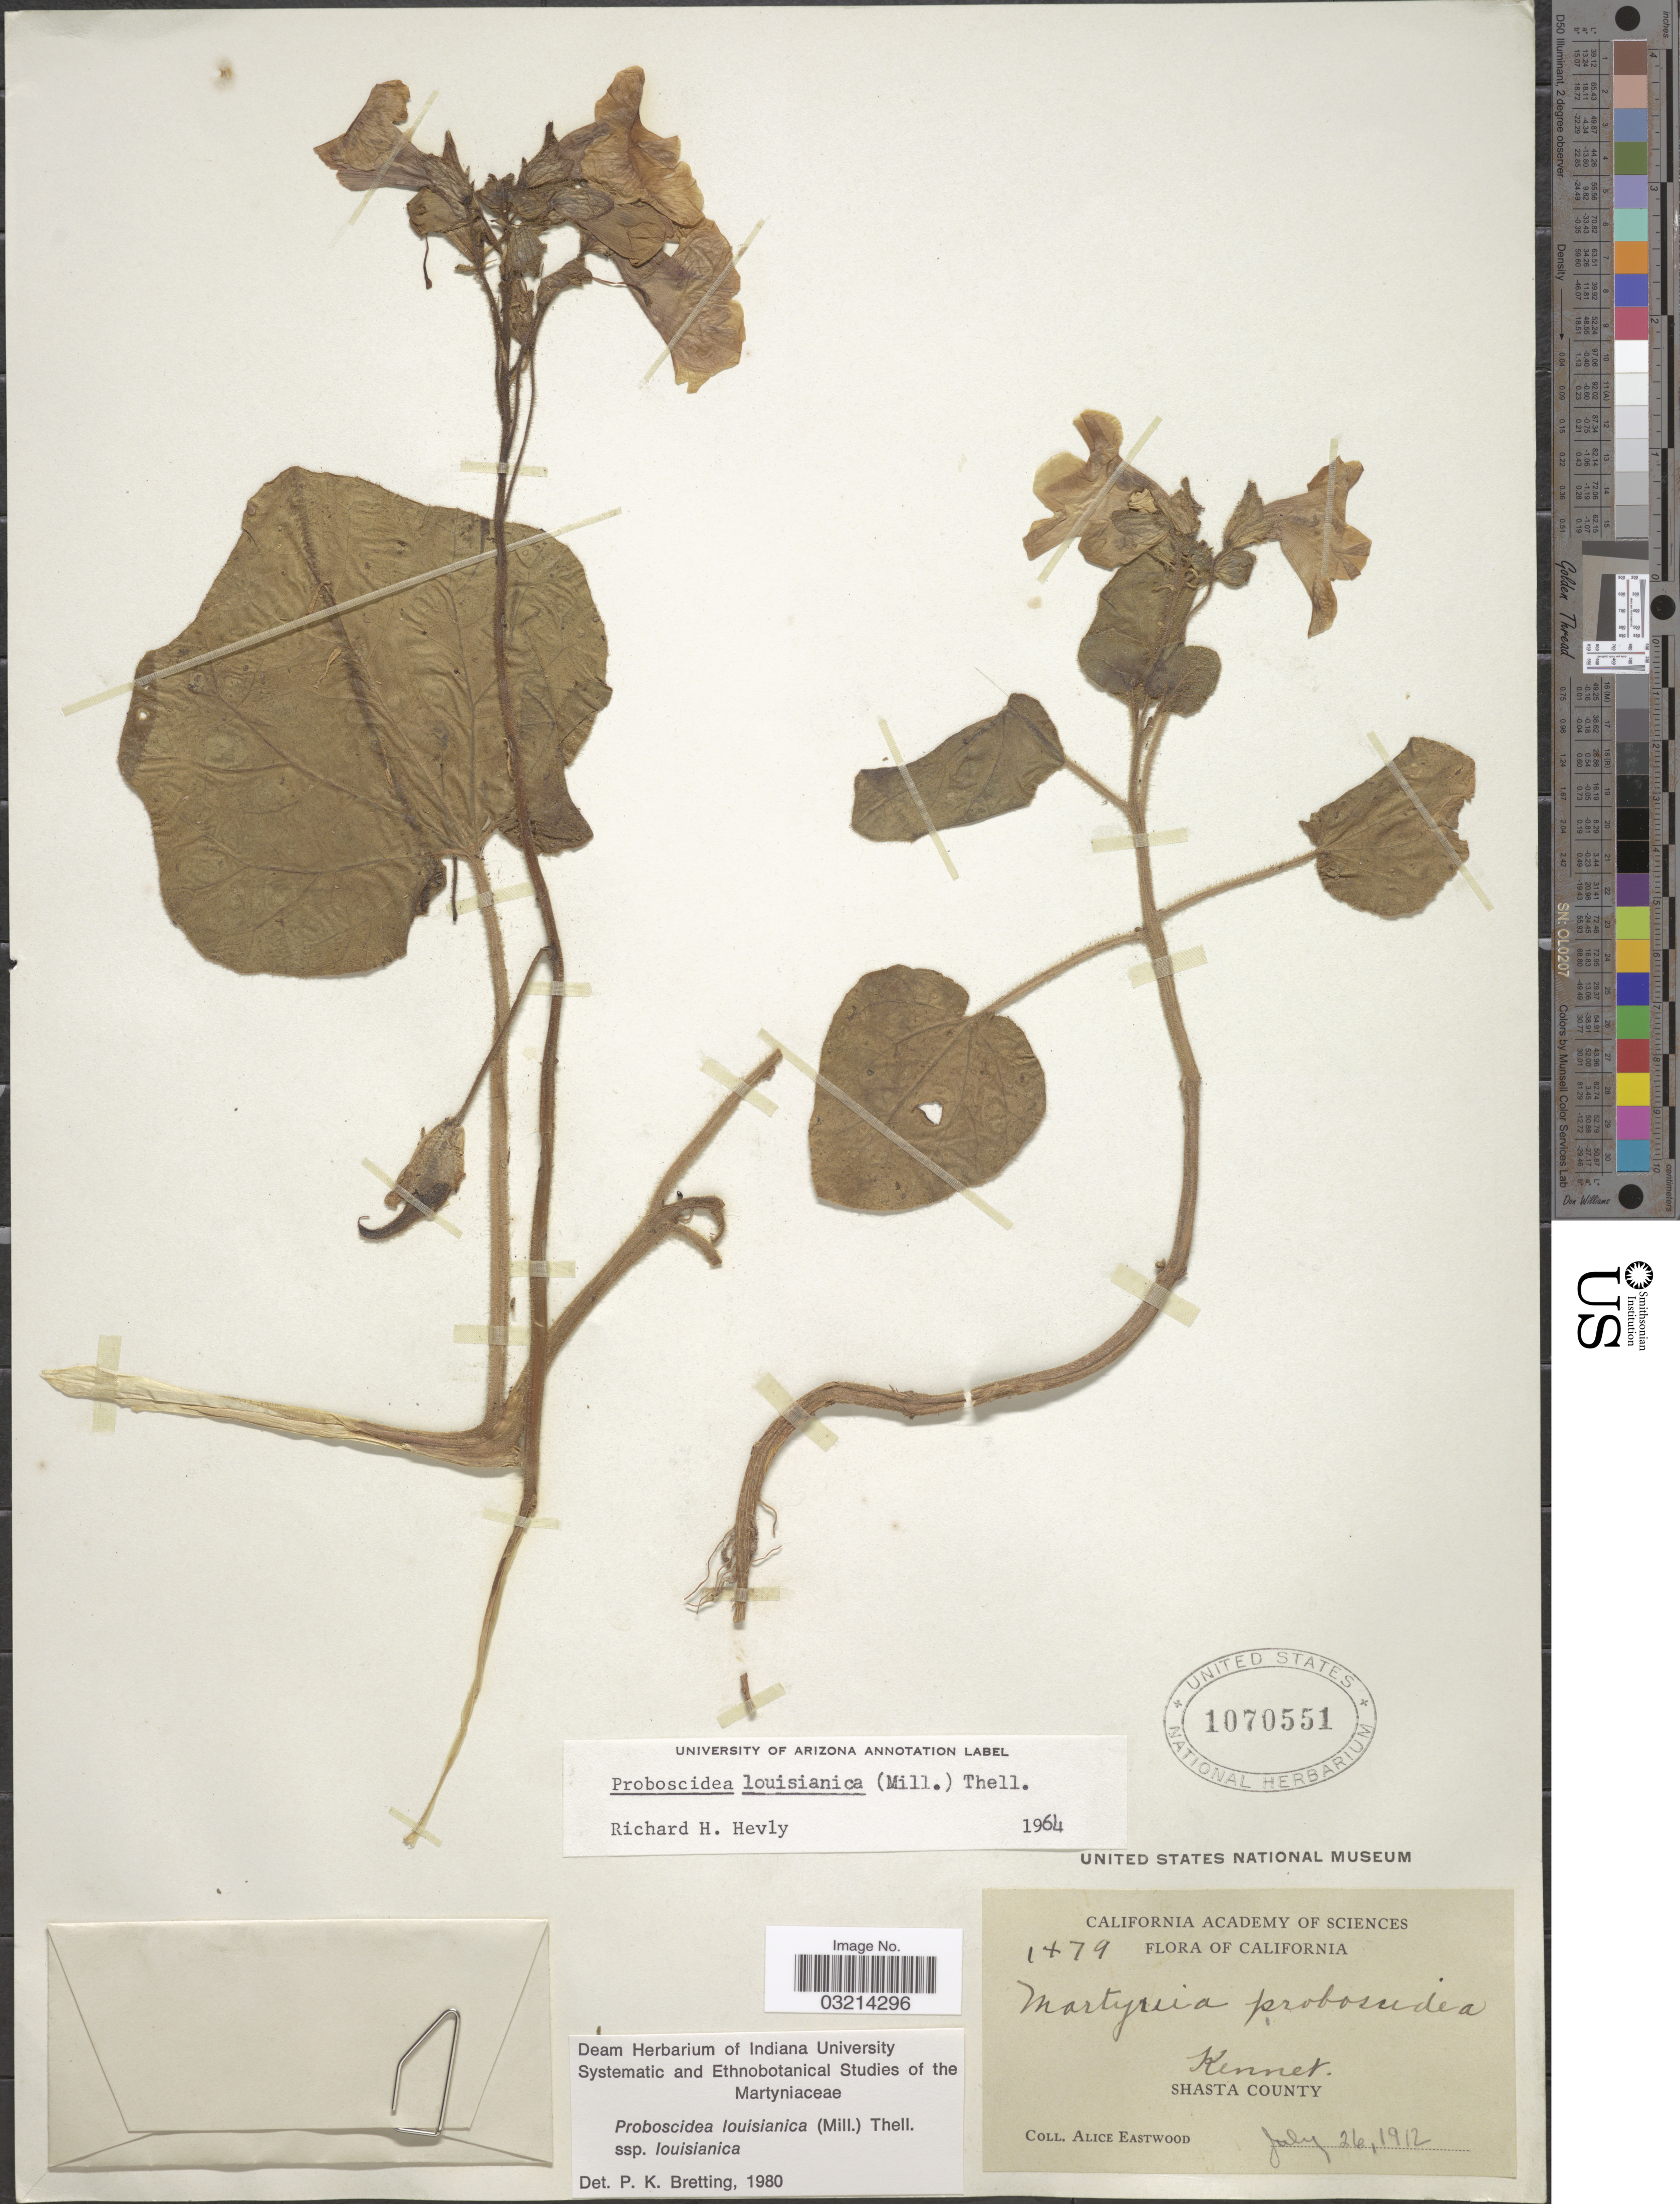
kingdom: Plantae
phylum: Tracheophyta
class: Magnoliopsida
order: Lamiales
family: Martyniaceae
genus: Proboscidea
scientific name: Proboscidea louisianica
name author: Thell.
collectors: A. Eastwood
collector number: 1479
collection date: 1912-07-26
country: United States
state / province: California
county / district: Shasta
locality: Kennet. Shasta County.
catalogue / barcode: US 1070551